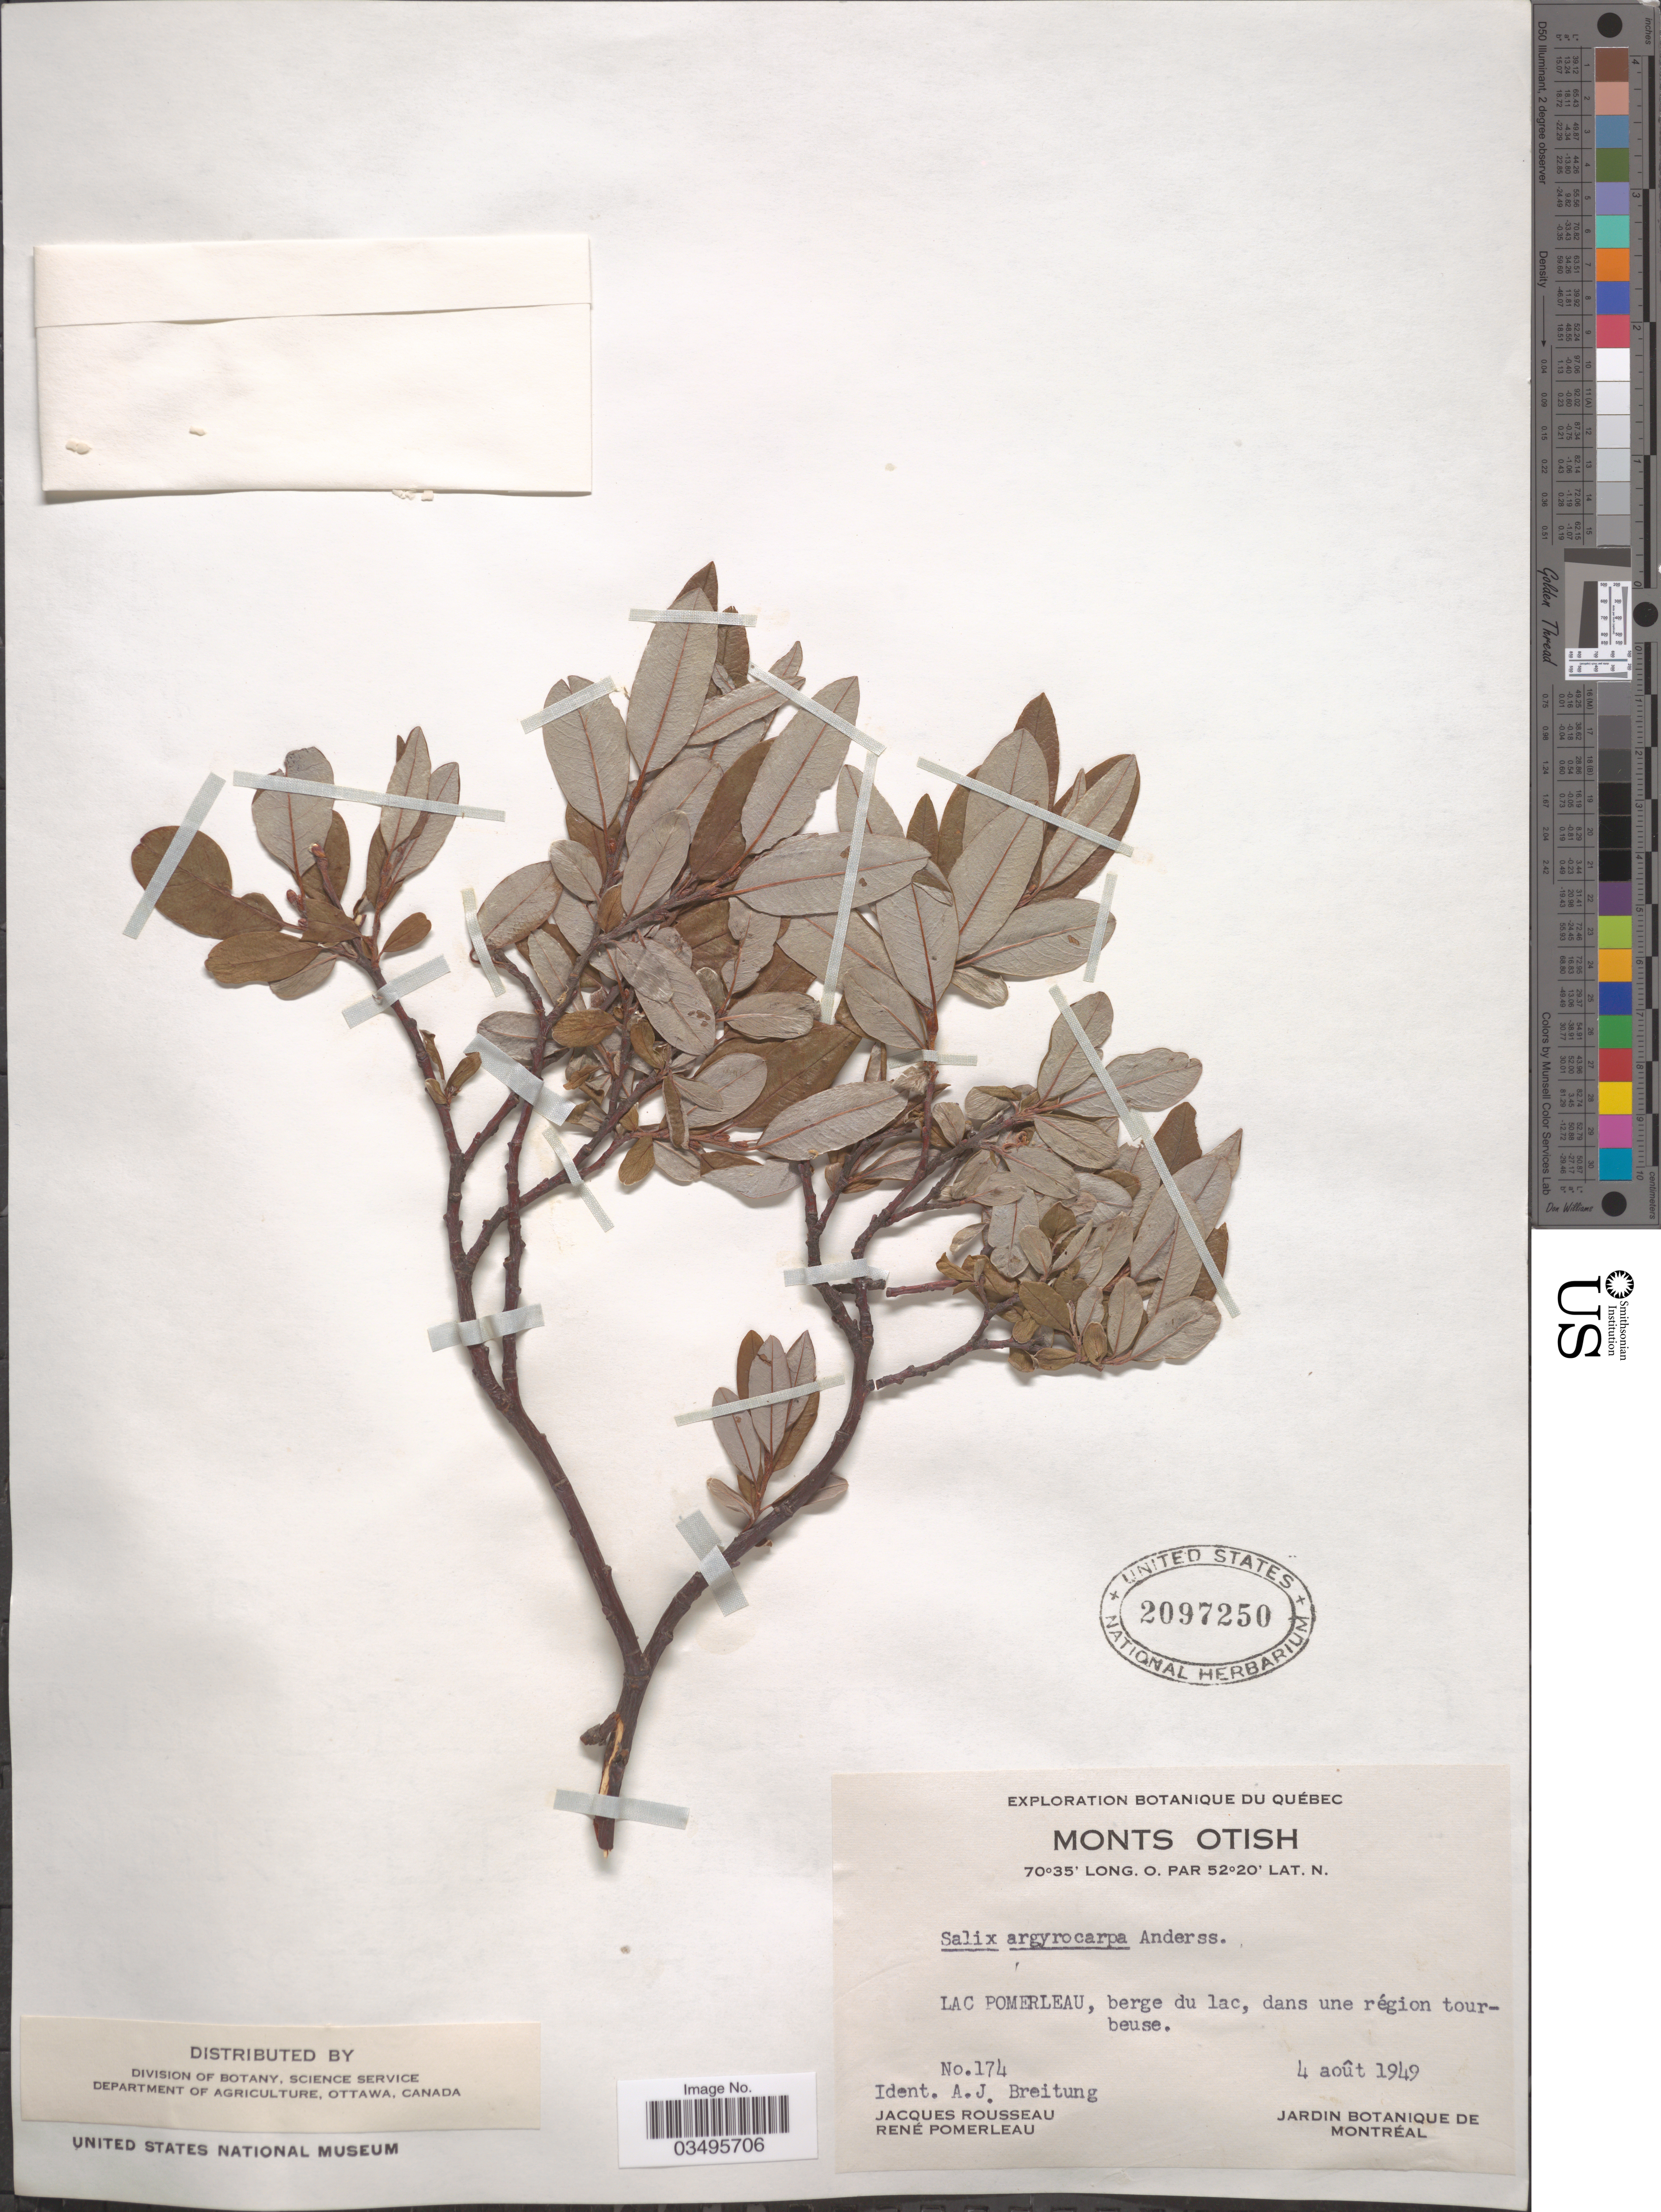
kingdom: Plantae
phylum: Tracheophyta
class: Magnoliopsida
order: Malpighiales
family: Salicaceae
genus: Salix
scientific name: Salix argyrocarpa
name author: L. Andersson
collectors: J. Rousseau & R. Pomerleau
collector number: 174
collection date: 1949-08-04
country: Canada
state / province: Quebec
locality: Monts Otish. Lac Pomerleau, berge du lac, dans une région tourbeuse.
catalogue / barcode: US 2097250